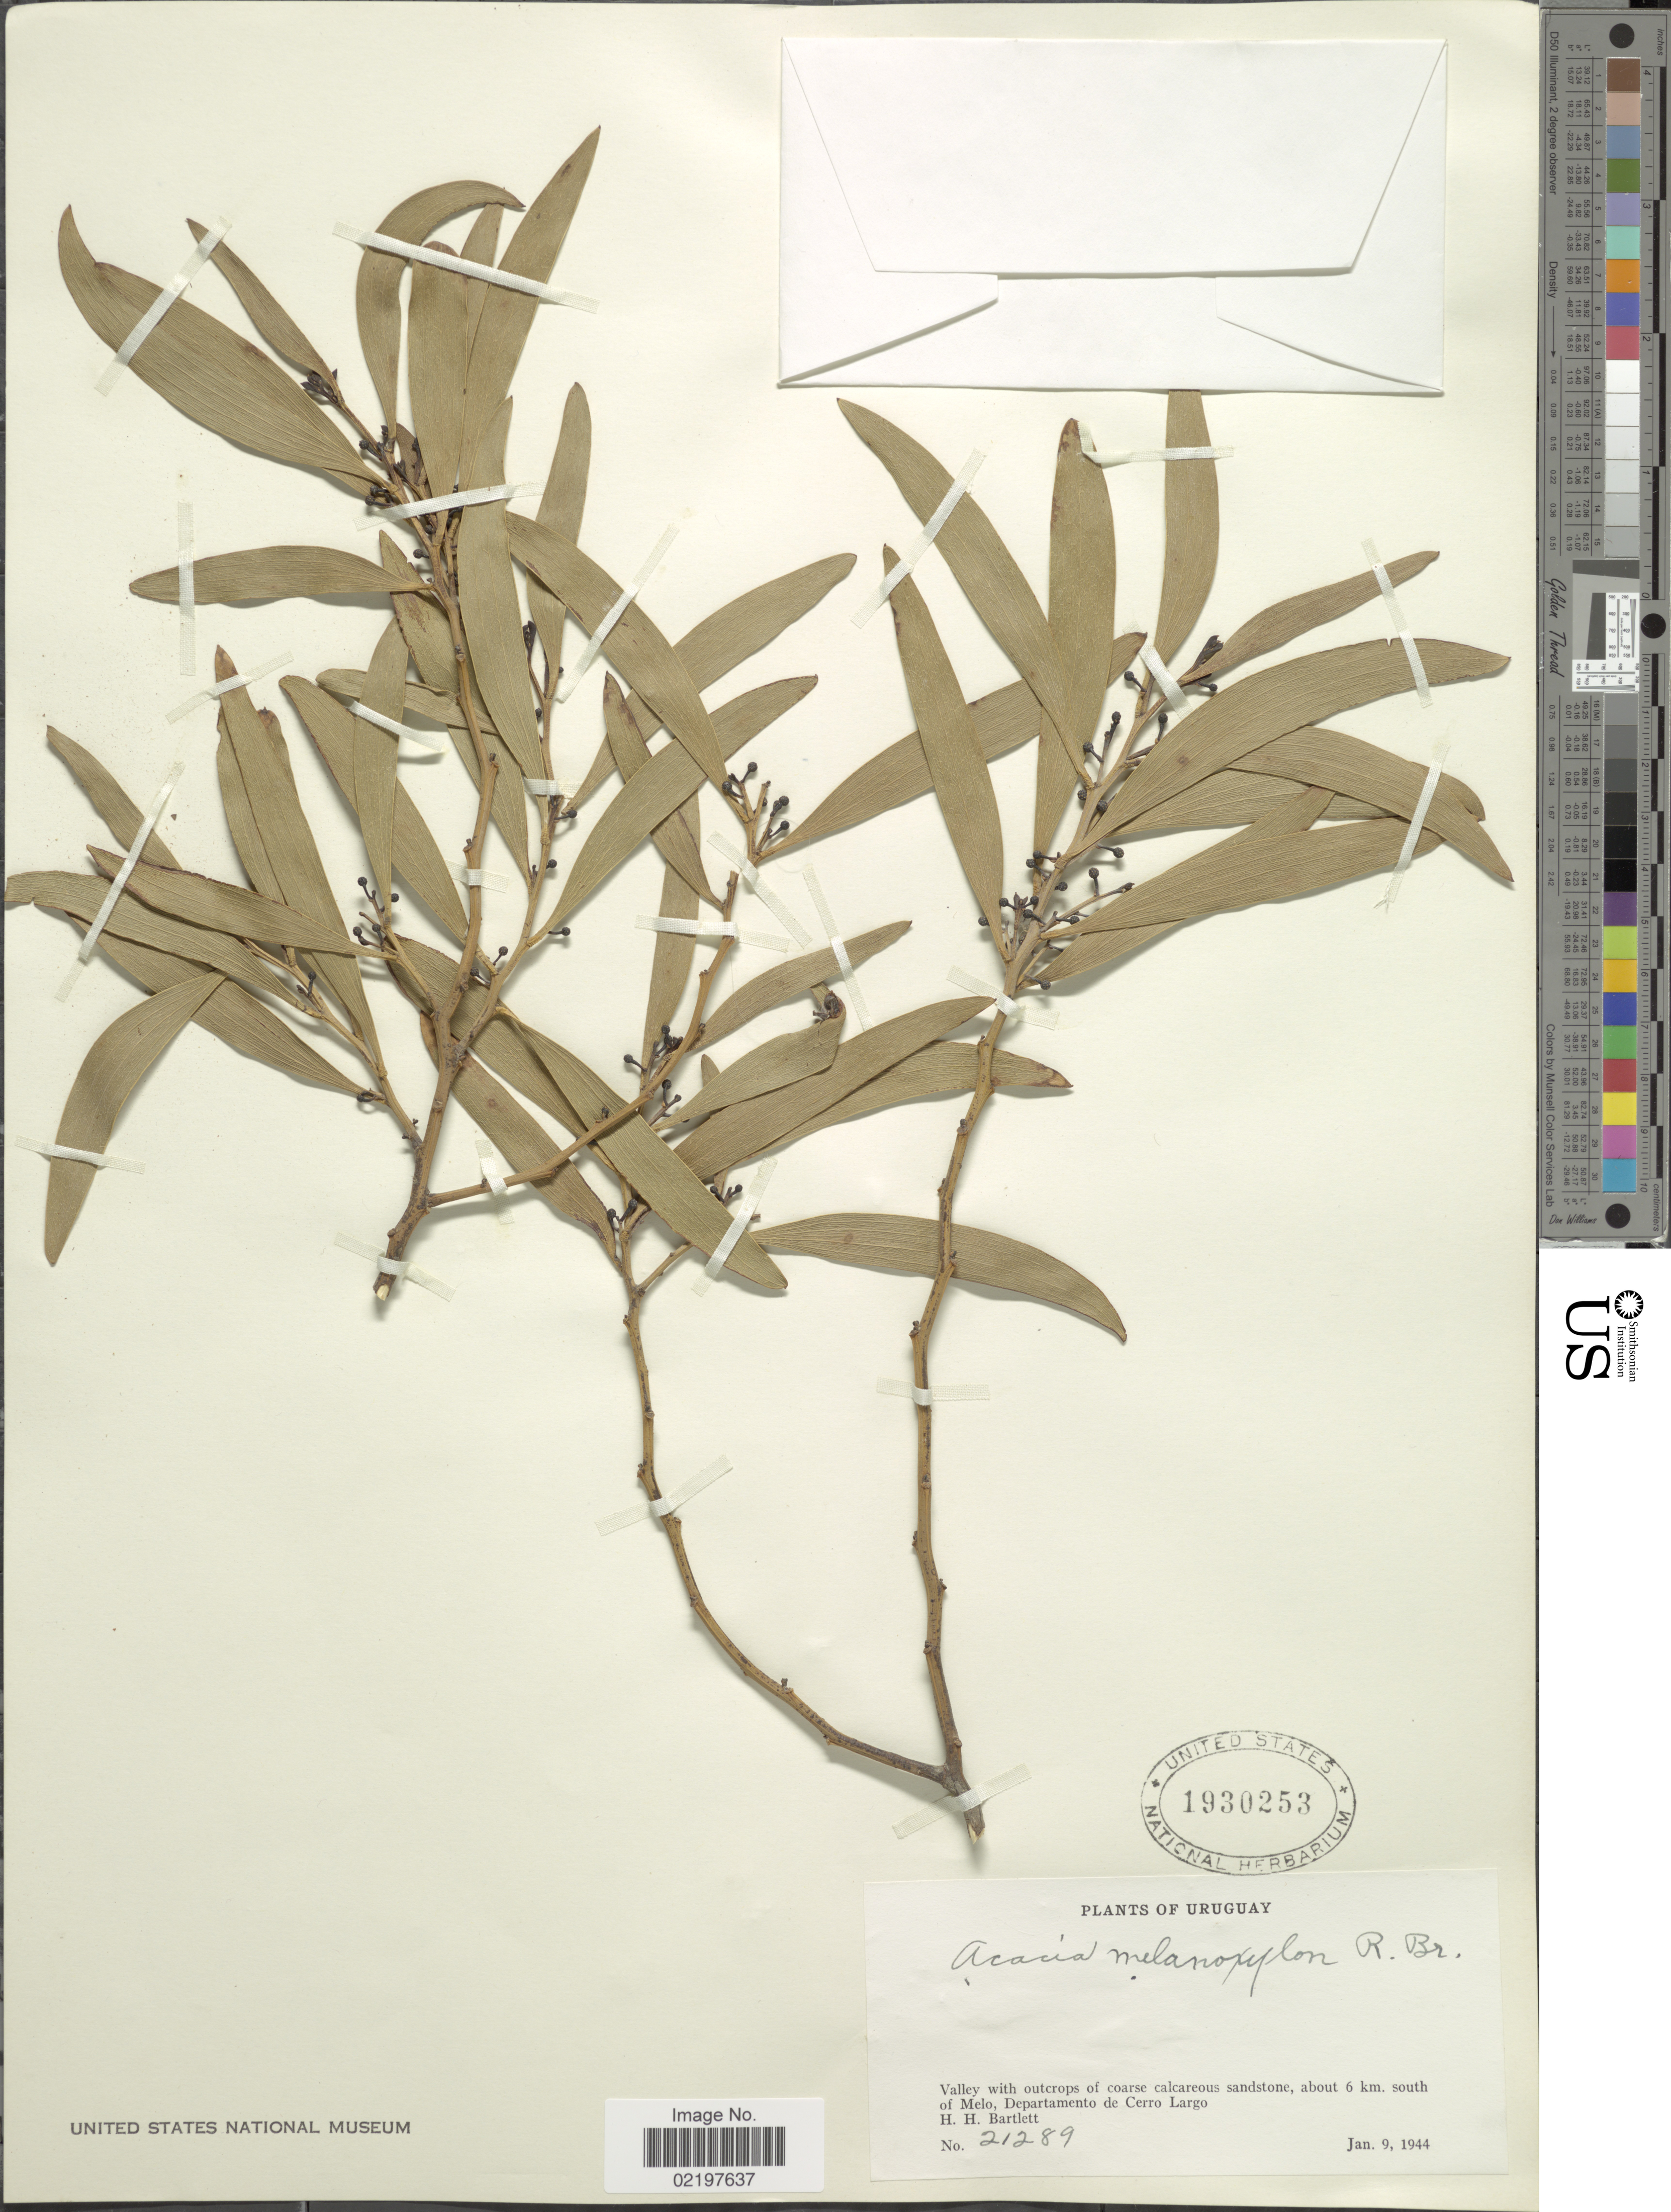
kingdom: Plantae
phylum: Tracheophyta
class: Magnoliopsida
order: Fabales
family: Fabaceae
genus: Acacia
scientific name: Acacia melanoxylon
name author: R. Br.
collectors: H. H. Bartlett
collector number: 21289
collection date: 1944-01-09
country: Uruguay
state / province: Cerro Largo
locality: Valley with outcrops of coarse calcareous sandstone, about 6 km. south of Melo, Departamento de Cerro Largo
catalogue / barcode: US 1930253